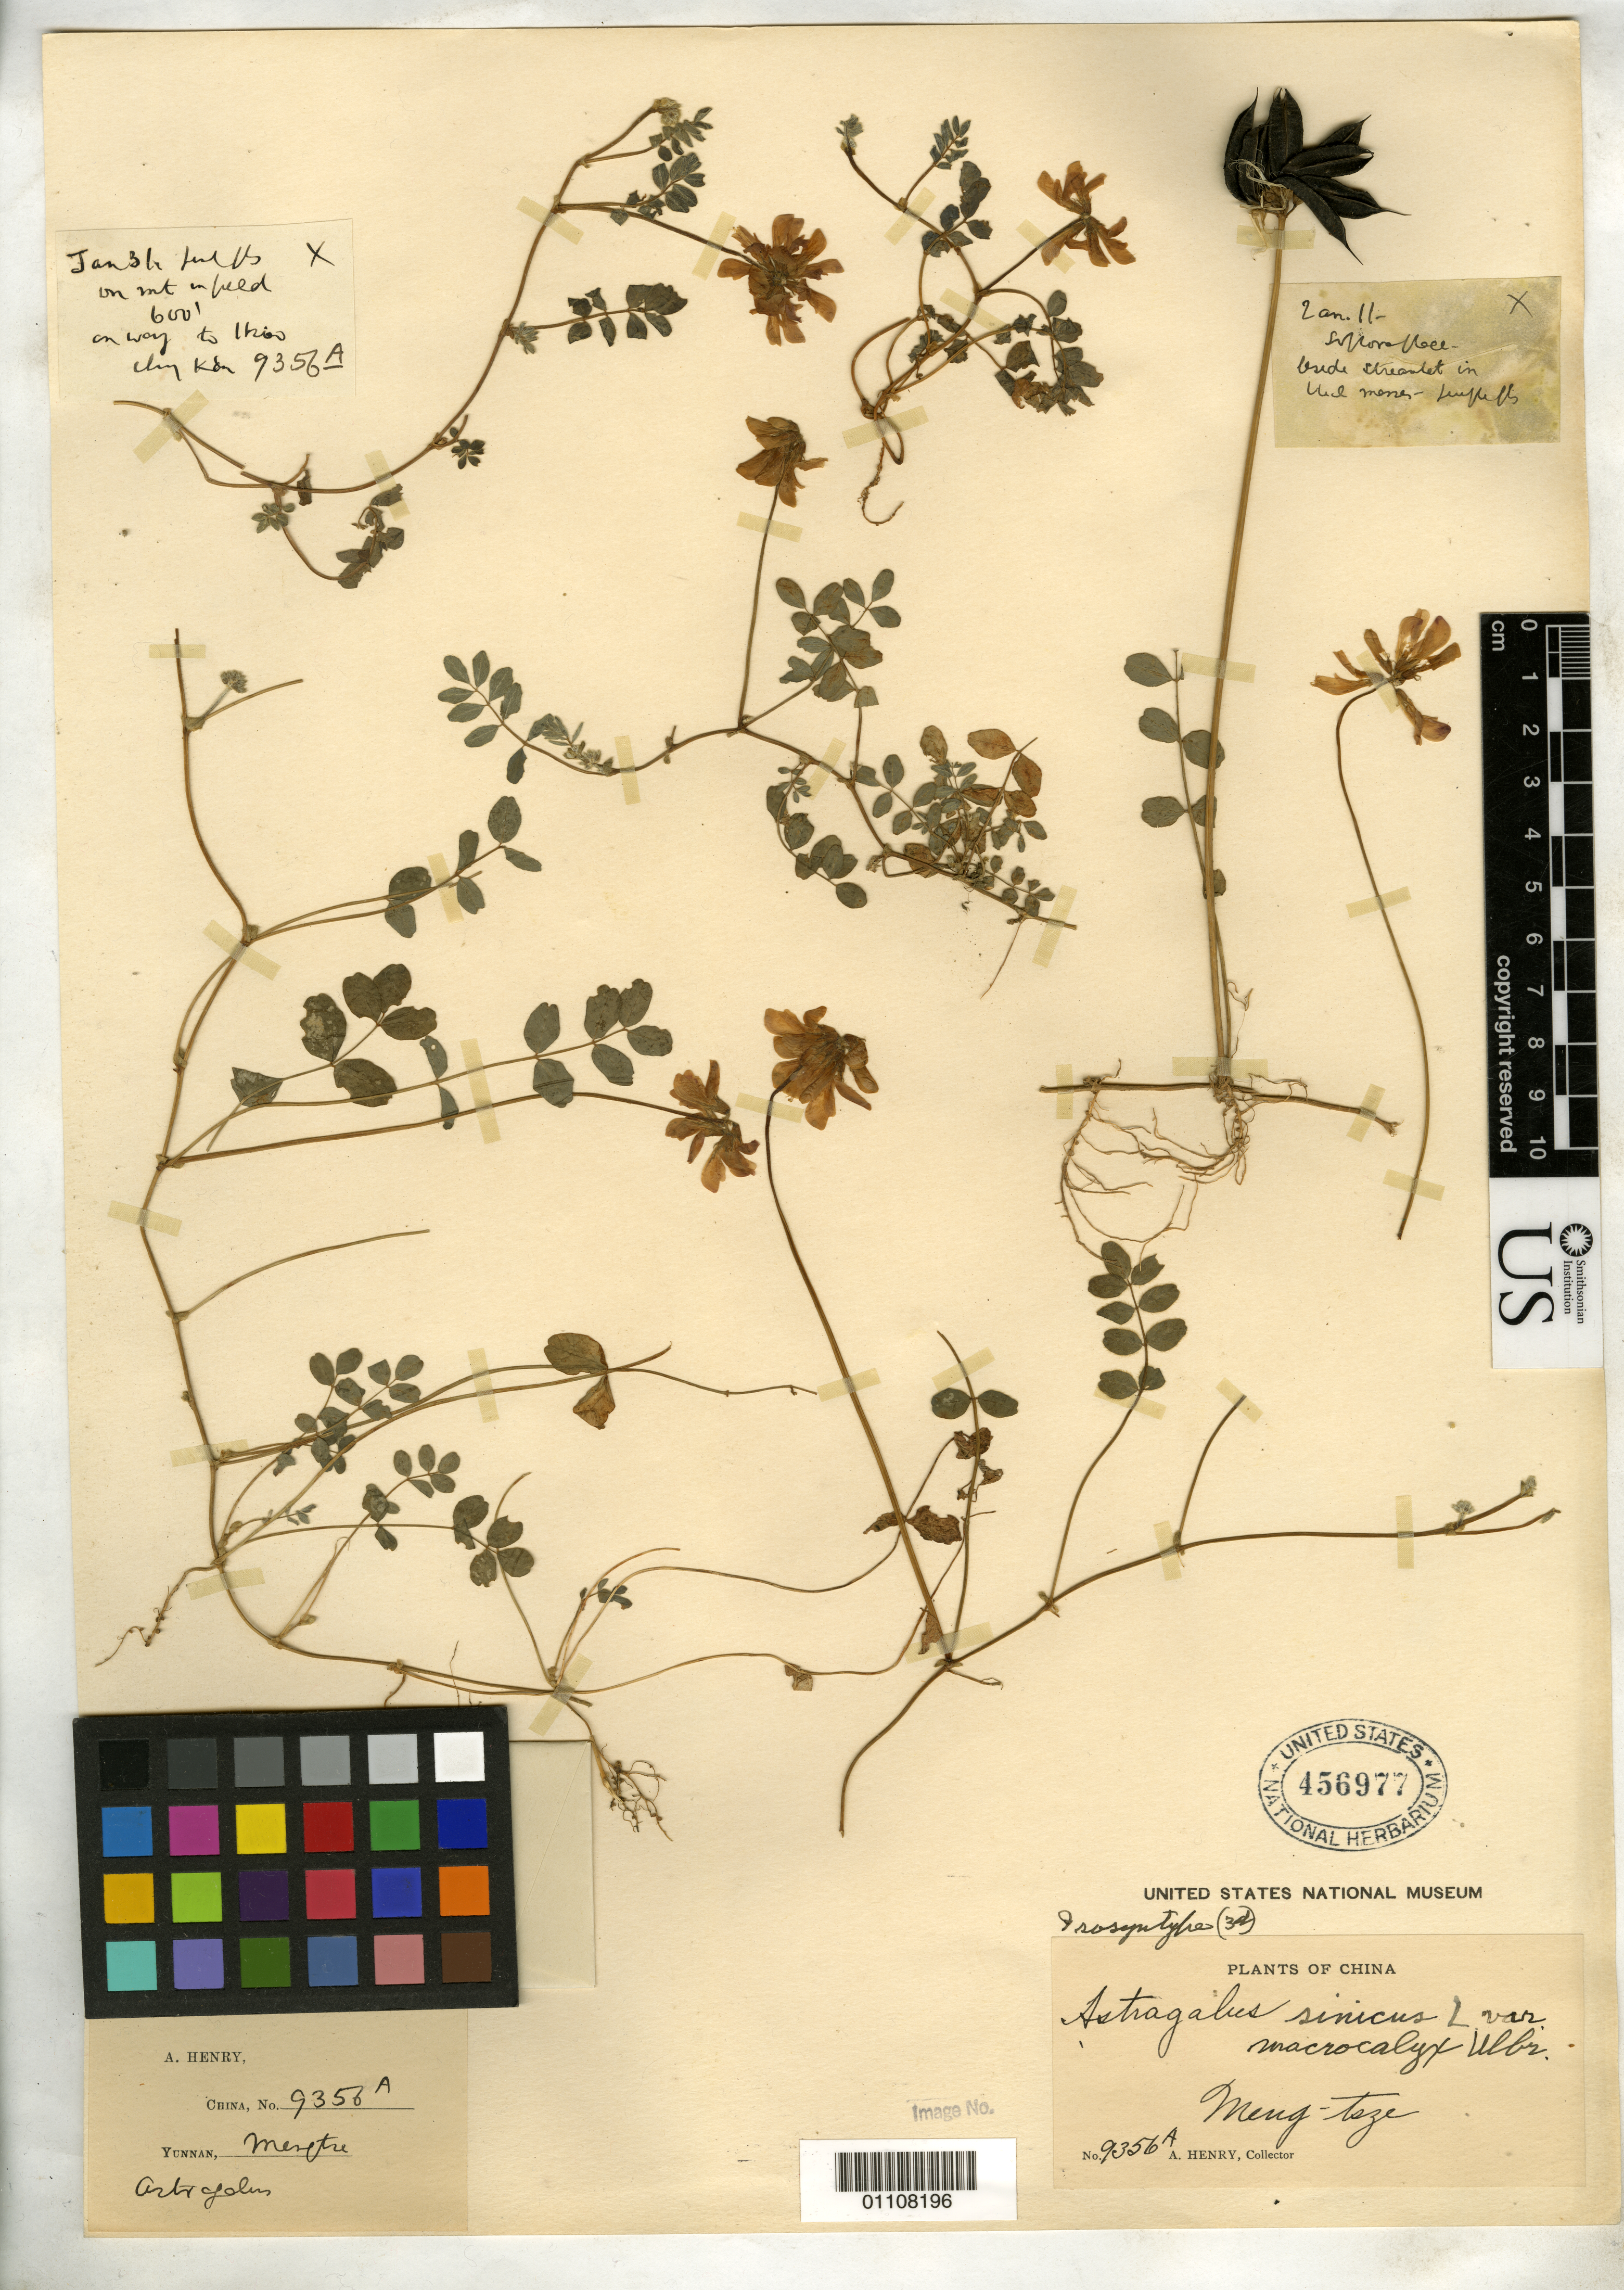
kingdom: Plantae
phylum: Tracheophyta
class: Magnoliopsida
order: Fabales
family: Fabaceae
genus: Astragalus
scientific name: Astragalus sinicus var. macrocalyx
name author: Ulbr.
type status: Syntype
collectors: A. Henry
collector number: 9356 A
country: China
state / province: Yunnan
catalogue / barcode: US 456977